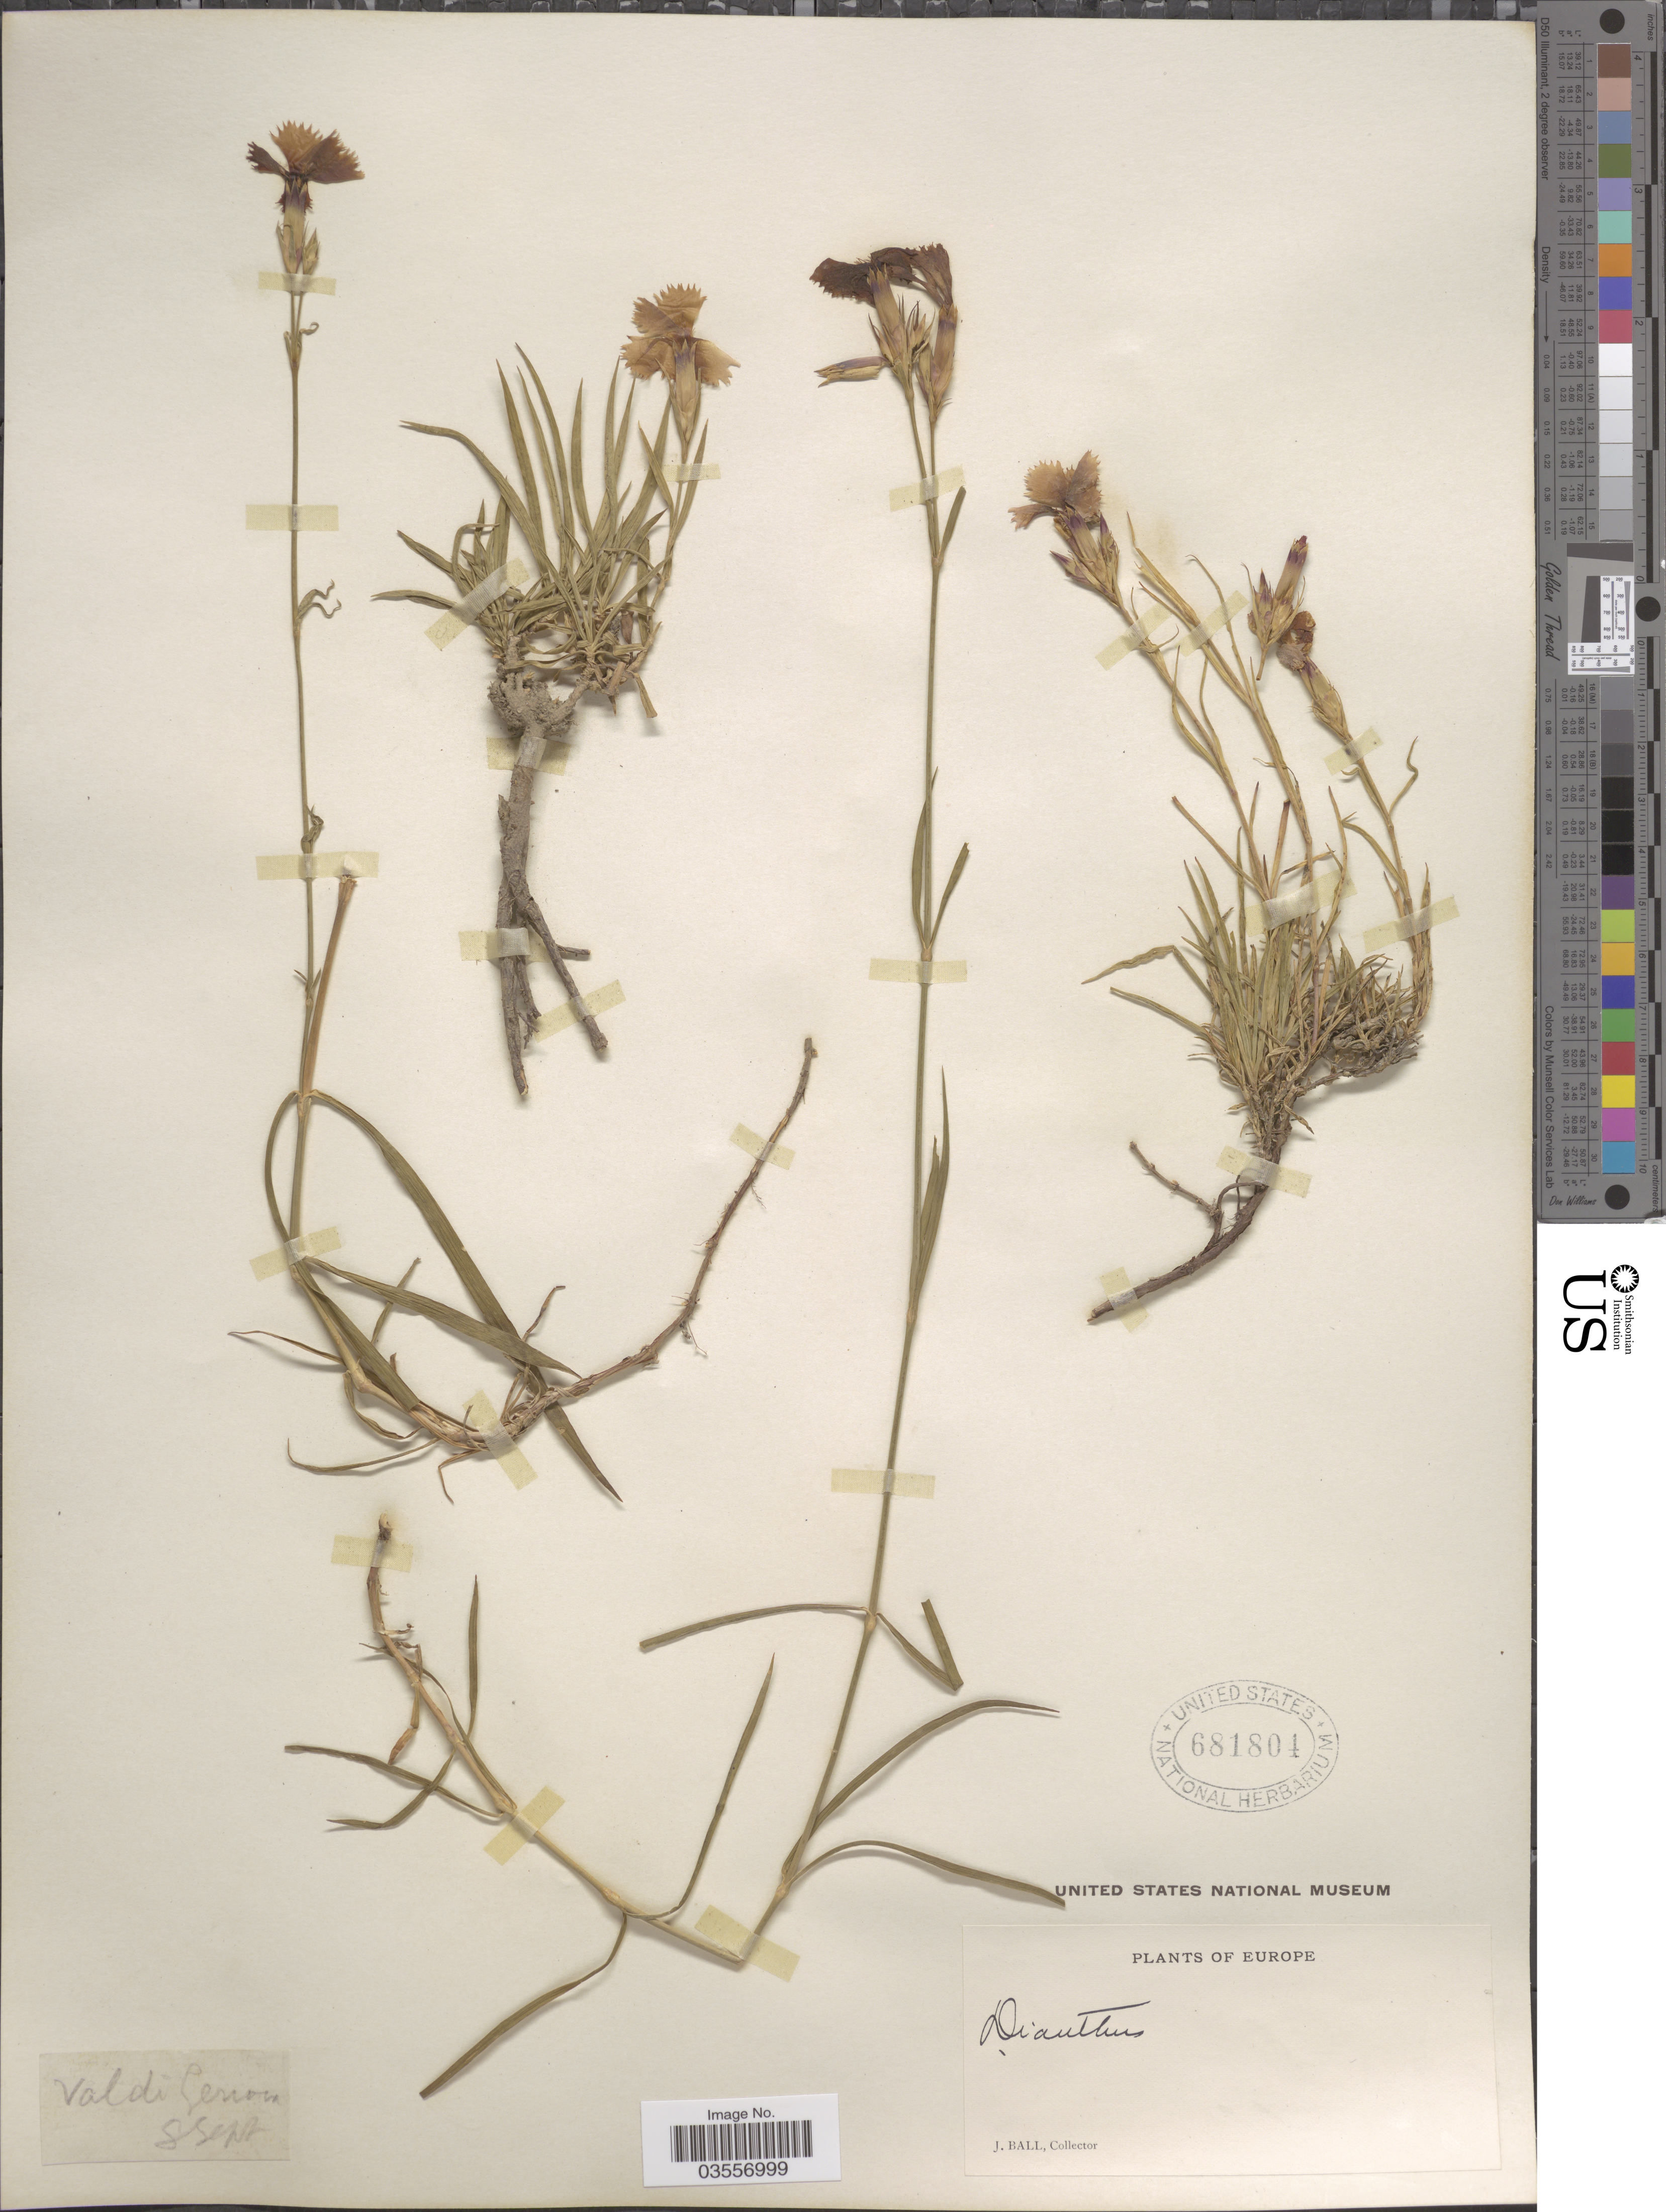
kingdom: Plantae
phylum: Tracheophyta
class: Magnoliopsida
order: Caryophyllales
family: Caryophyllaceae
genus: Dianthus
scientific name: Dianthus sp.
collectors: J. Ball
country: Italy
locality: Europe. Val di Genova.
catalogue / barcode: US 681804